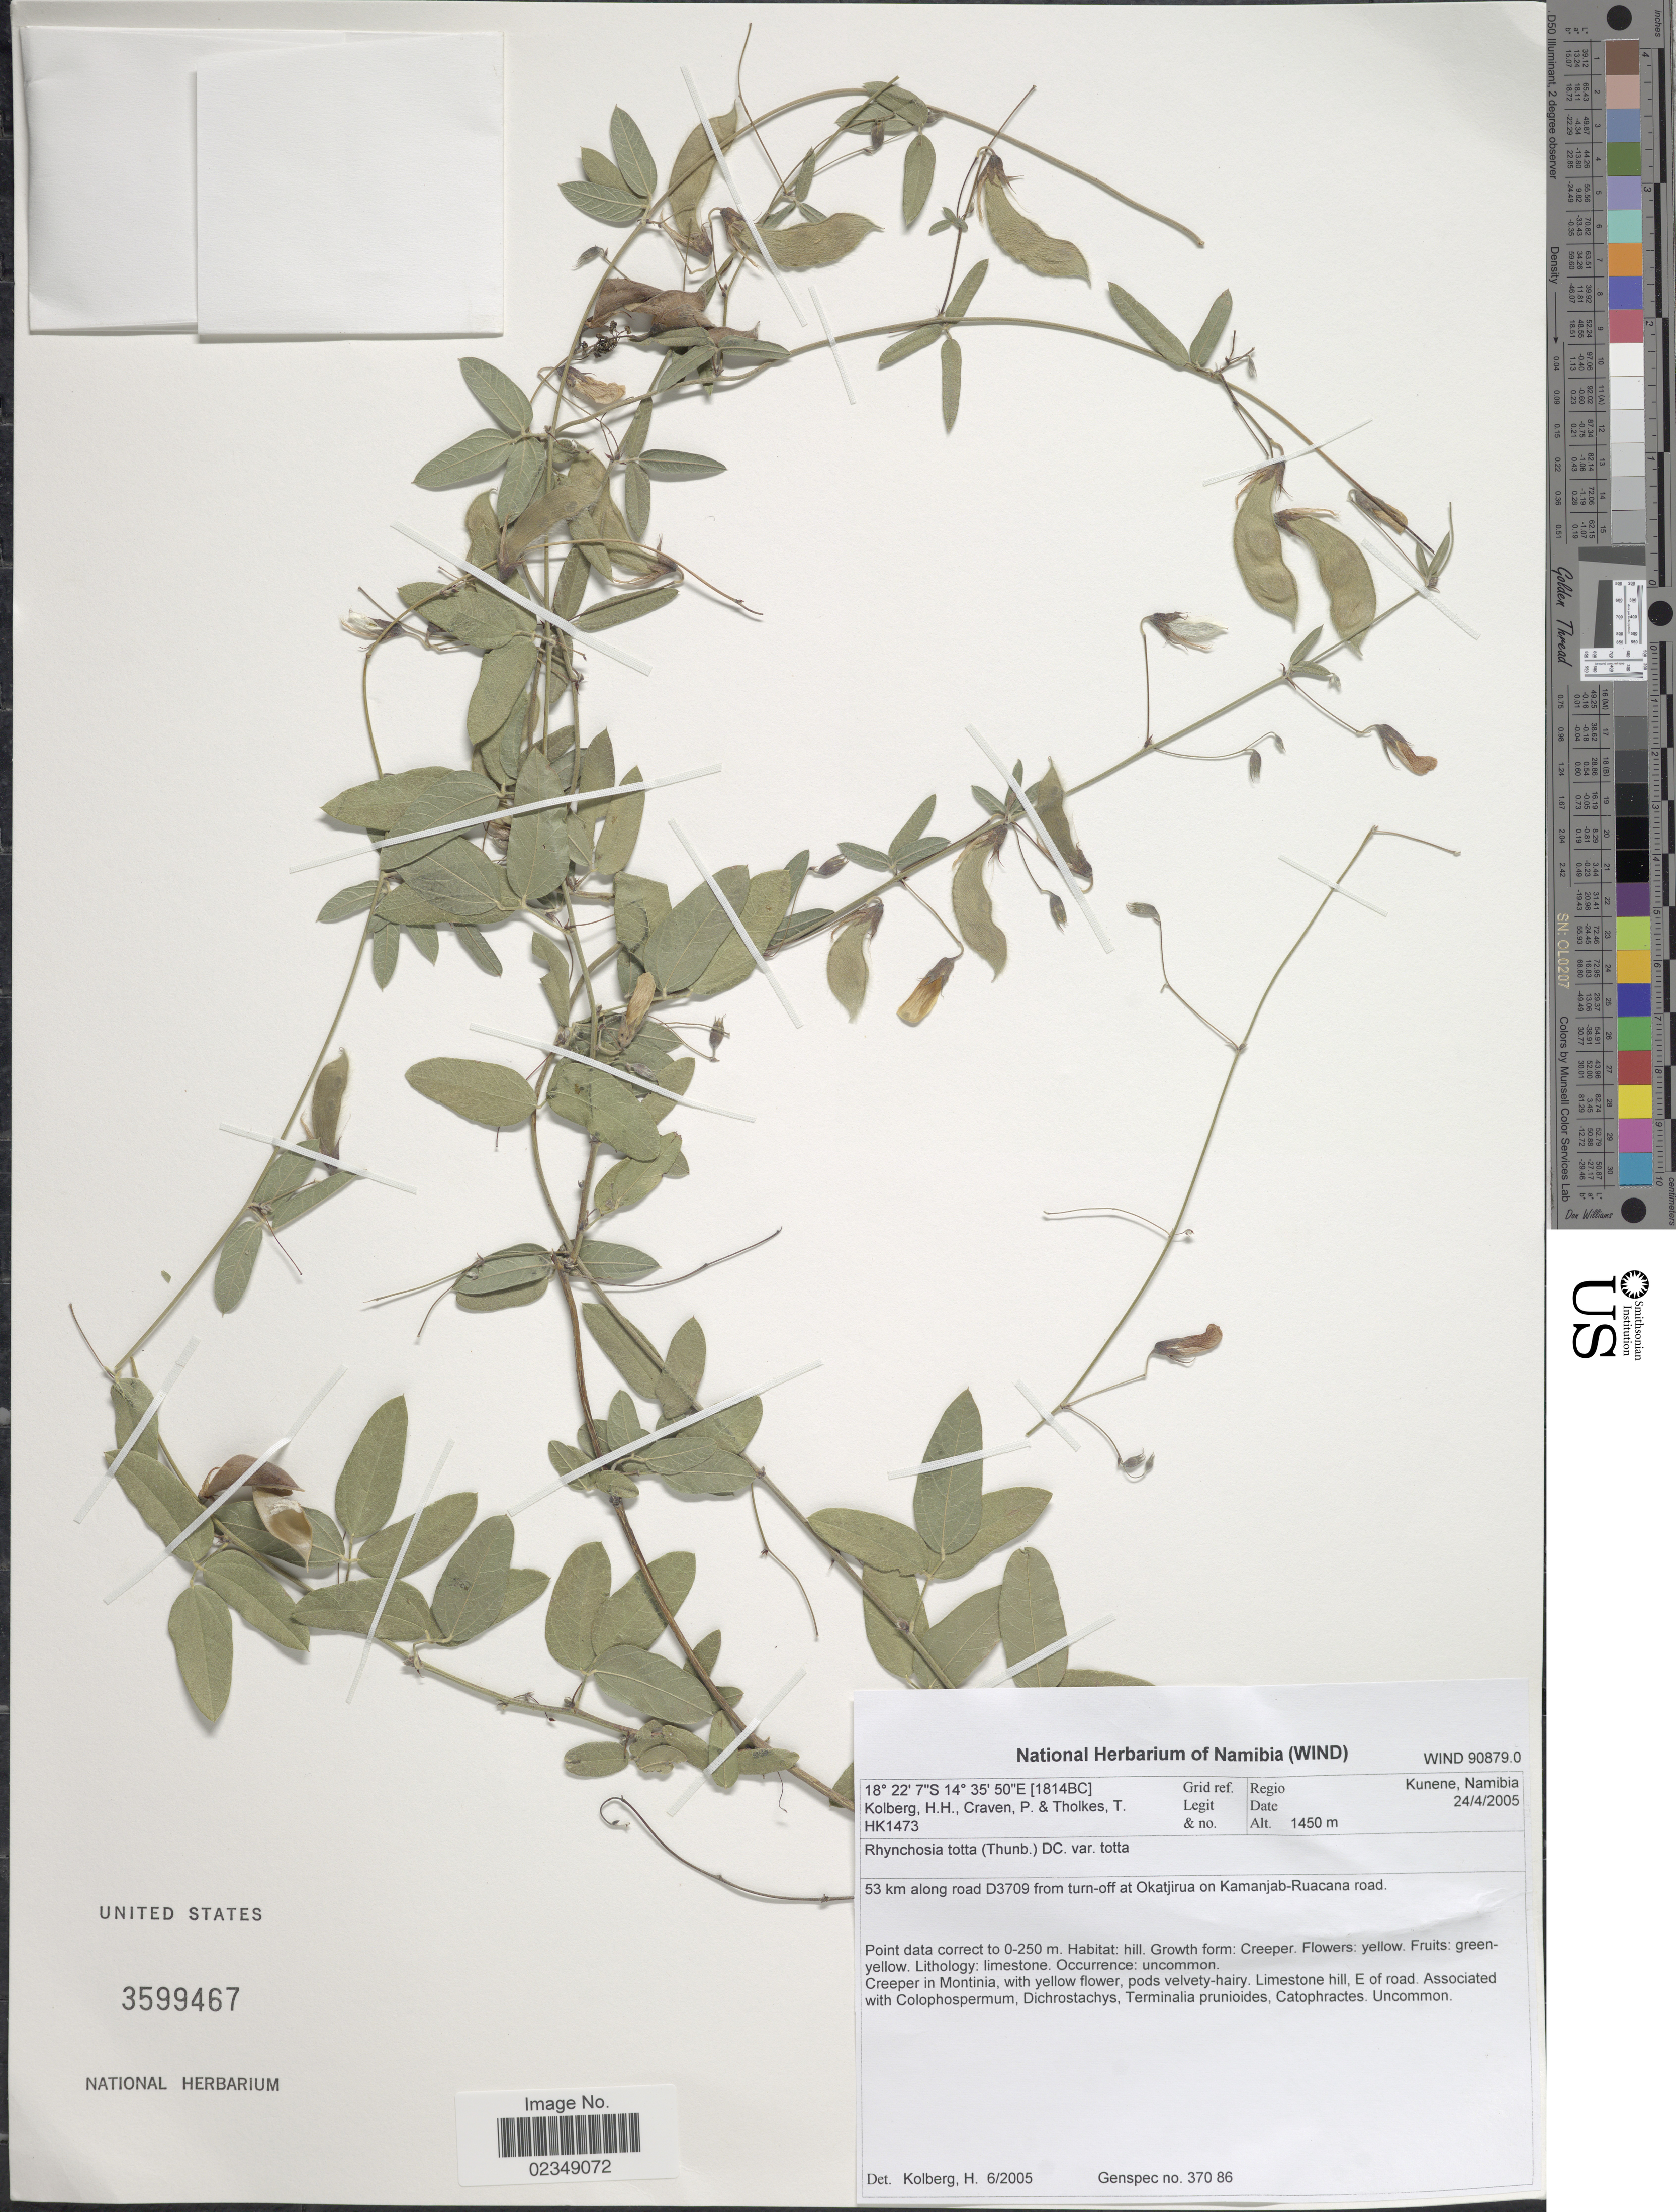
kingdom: Plantae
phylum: Tracheophyta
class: Magnoliopsida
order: Fabales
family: Fabaceae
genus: Rhynchosia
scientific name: Rhynchosia totta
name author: DC.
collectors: H. H. Kolberg, P. Craven & T. Tholkes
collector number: HK1473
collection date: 2005-04-24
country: Namibia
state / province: Kunene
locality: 53 km along road D3709 from turn-off at Okatjiru on Kamanjab-Ruacana road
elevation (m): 1450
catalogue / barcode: US 3599467